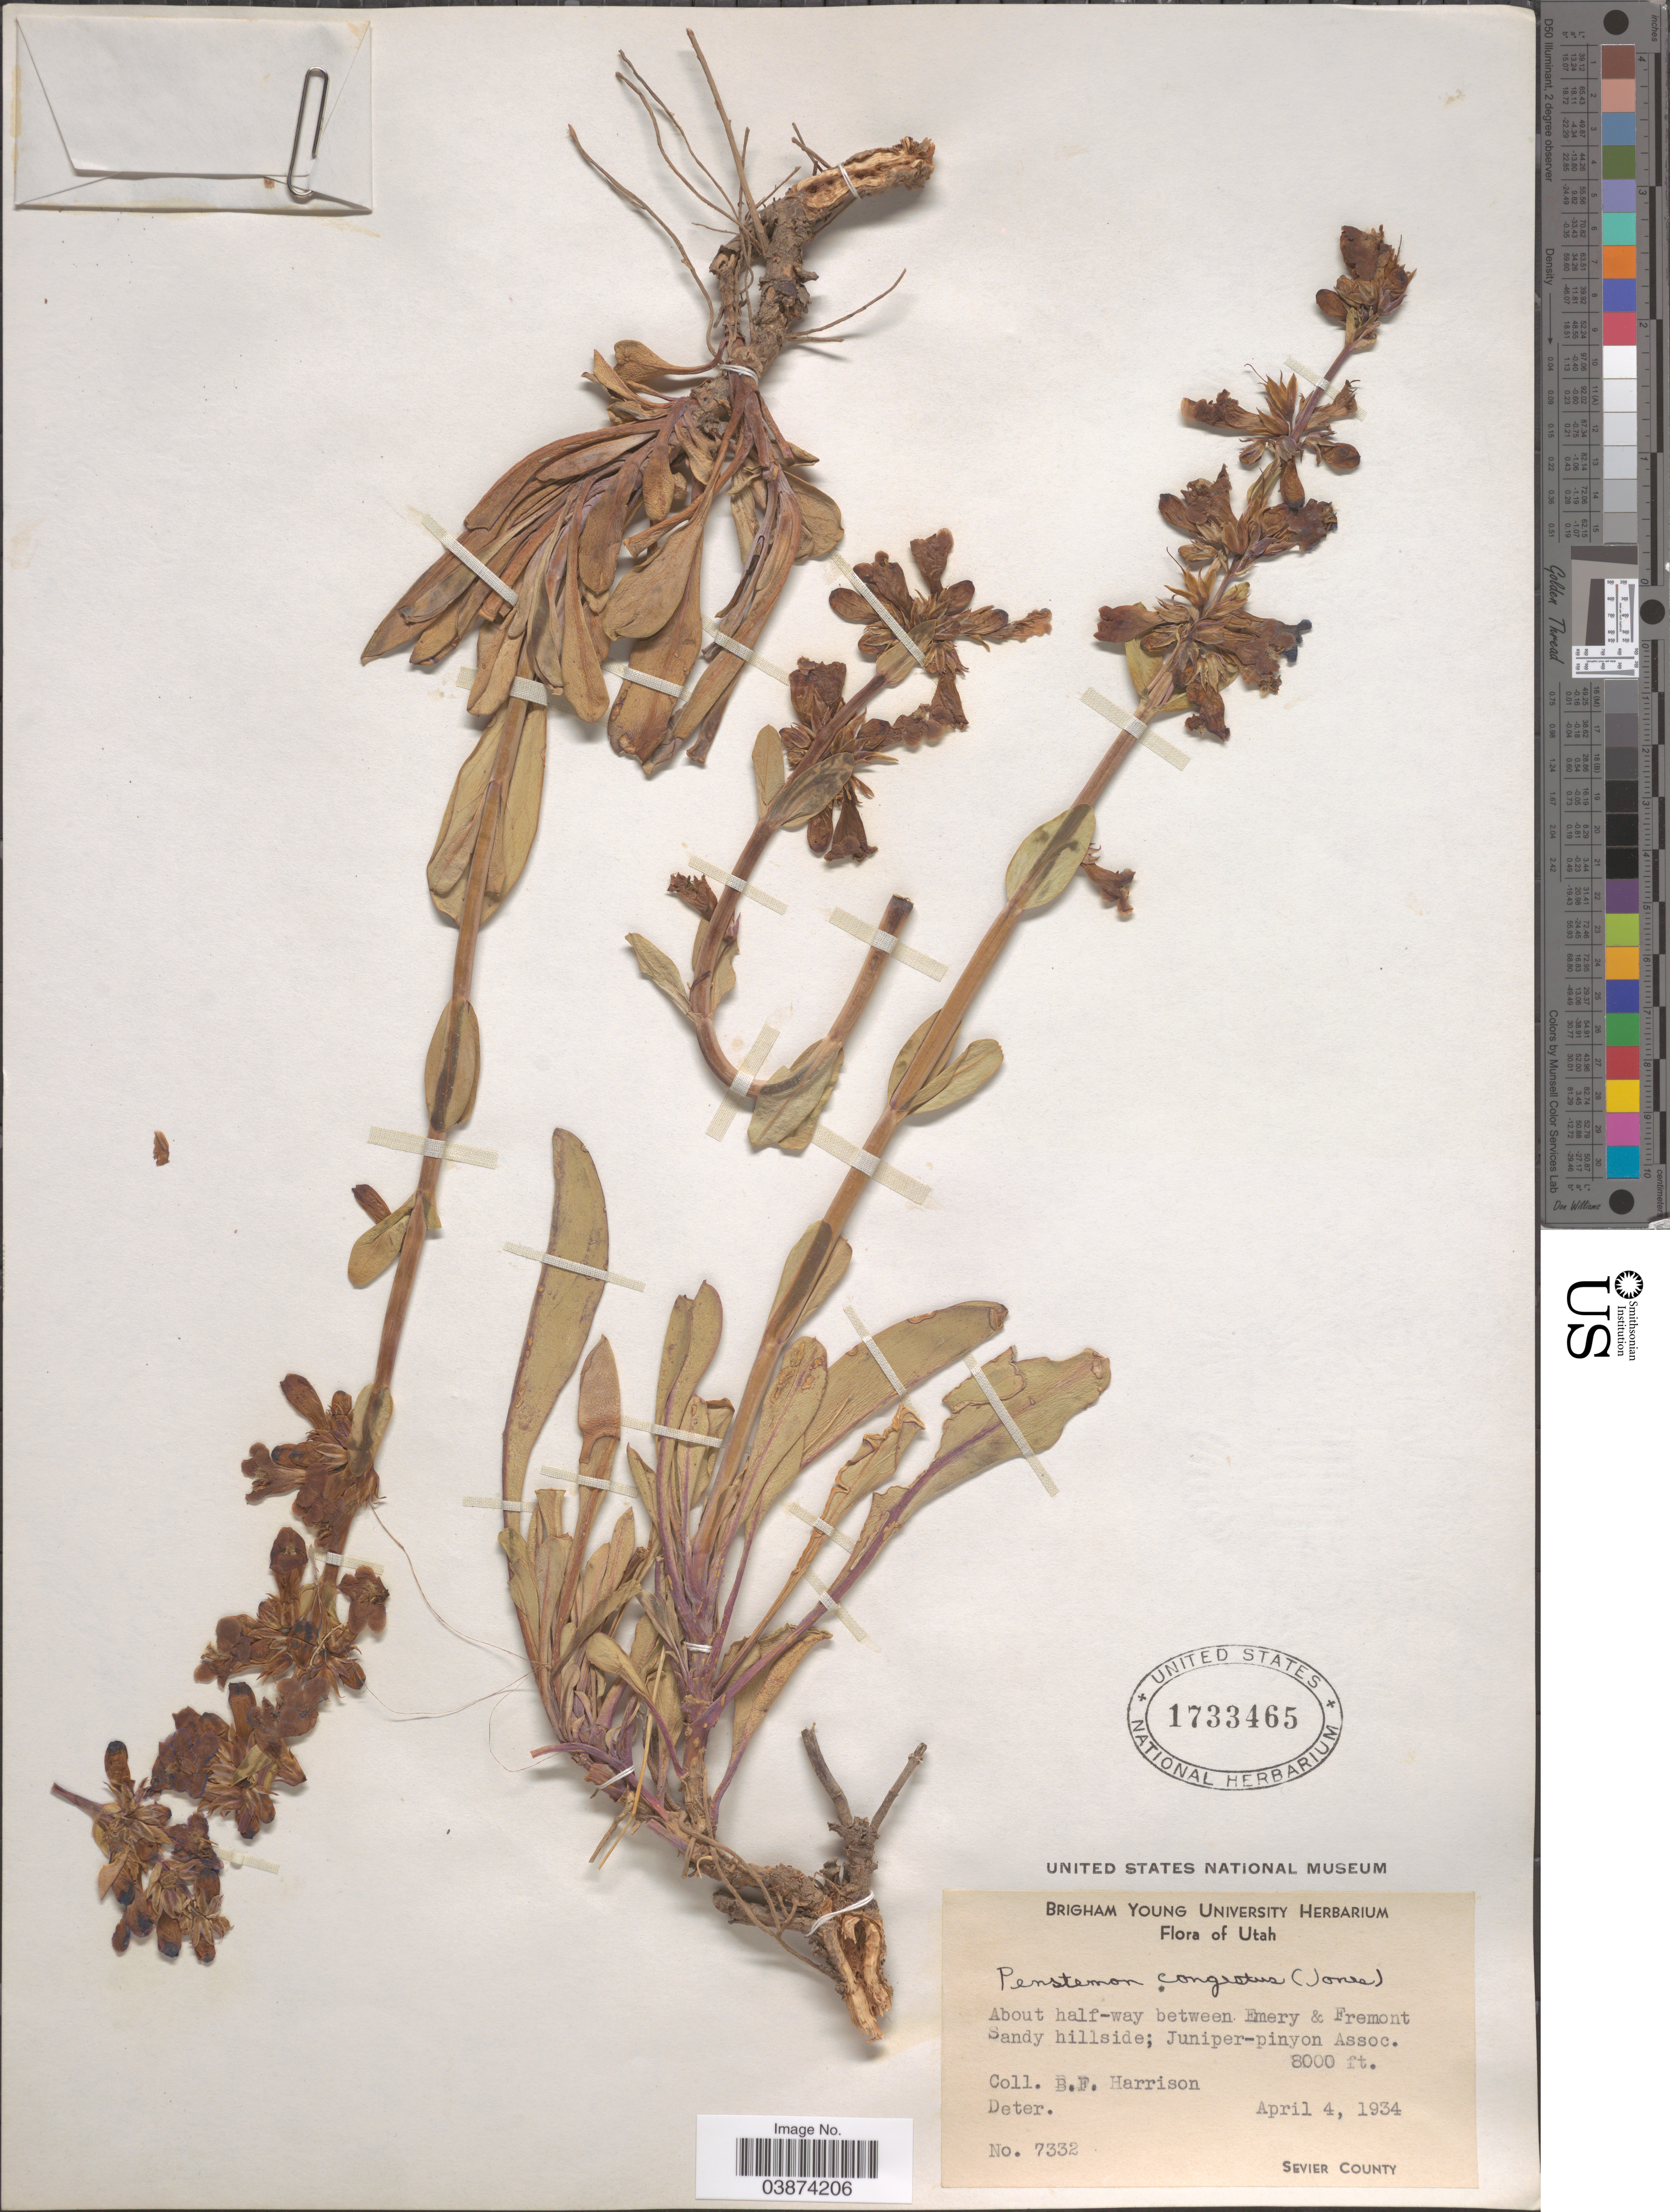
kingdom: Plantae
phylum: Tracheophyta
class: Magnoliopsida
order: Lamiales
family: Plantaginaceae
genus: Penstemon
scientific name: Penstemon congestus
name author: (M.E. Jones) Pennell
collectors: B. F. Harrison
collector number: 7332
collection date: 1934-04-04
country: United States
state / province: Utah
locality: About half-way between Emery & Fremont.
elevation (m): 2438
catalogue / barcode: US 1733465